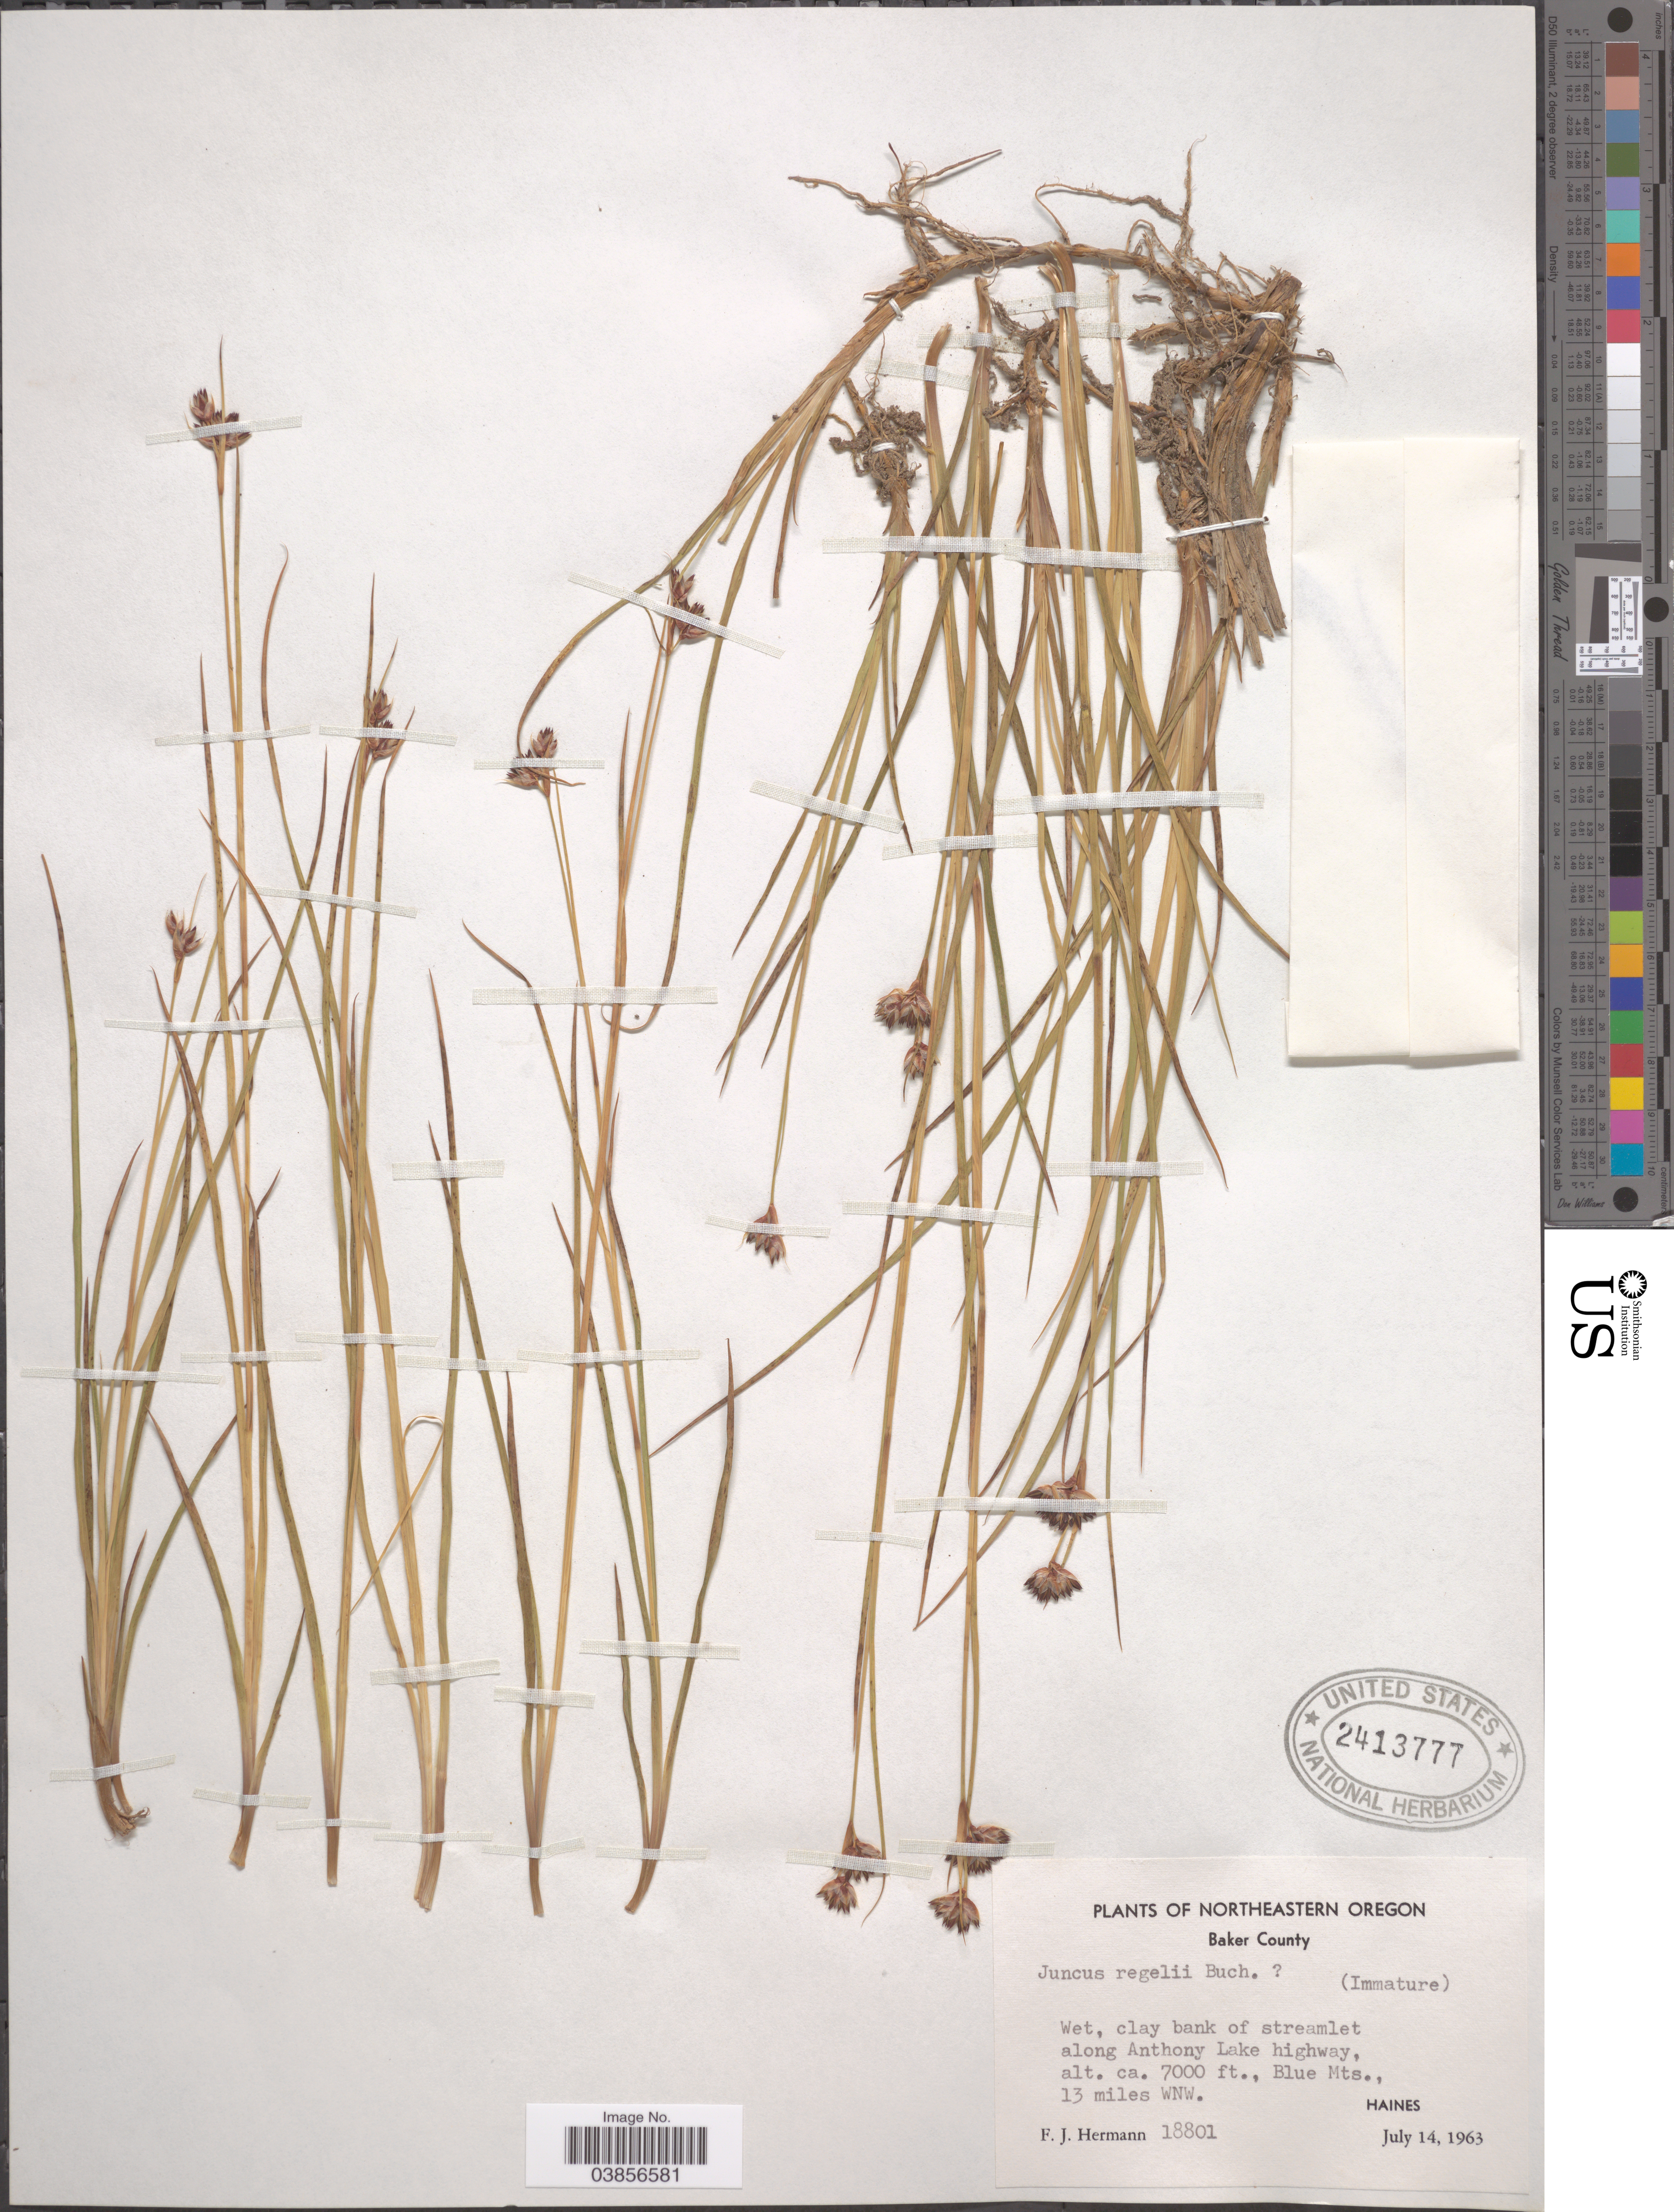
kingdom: Plantae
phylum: Tracheophyta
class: Liliopsida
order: Poales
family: Juncaceae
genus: Juncus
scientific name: Juncus regelii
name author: Buchenau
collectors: F. J. Hermann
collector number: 18801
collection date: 1963-07-14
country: United States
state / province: Oregon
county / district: Baker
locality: Northeastern Oregon. Baker County. Wet, clay bank of streamlet along Anthony Lake highway, Blue Mts., 13 miles WNW. Haines.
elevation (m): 2134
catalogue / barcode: US 2413777